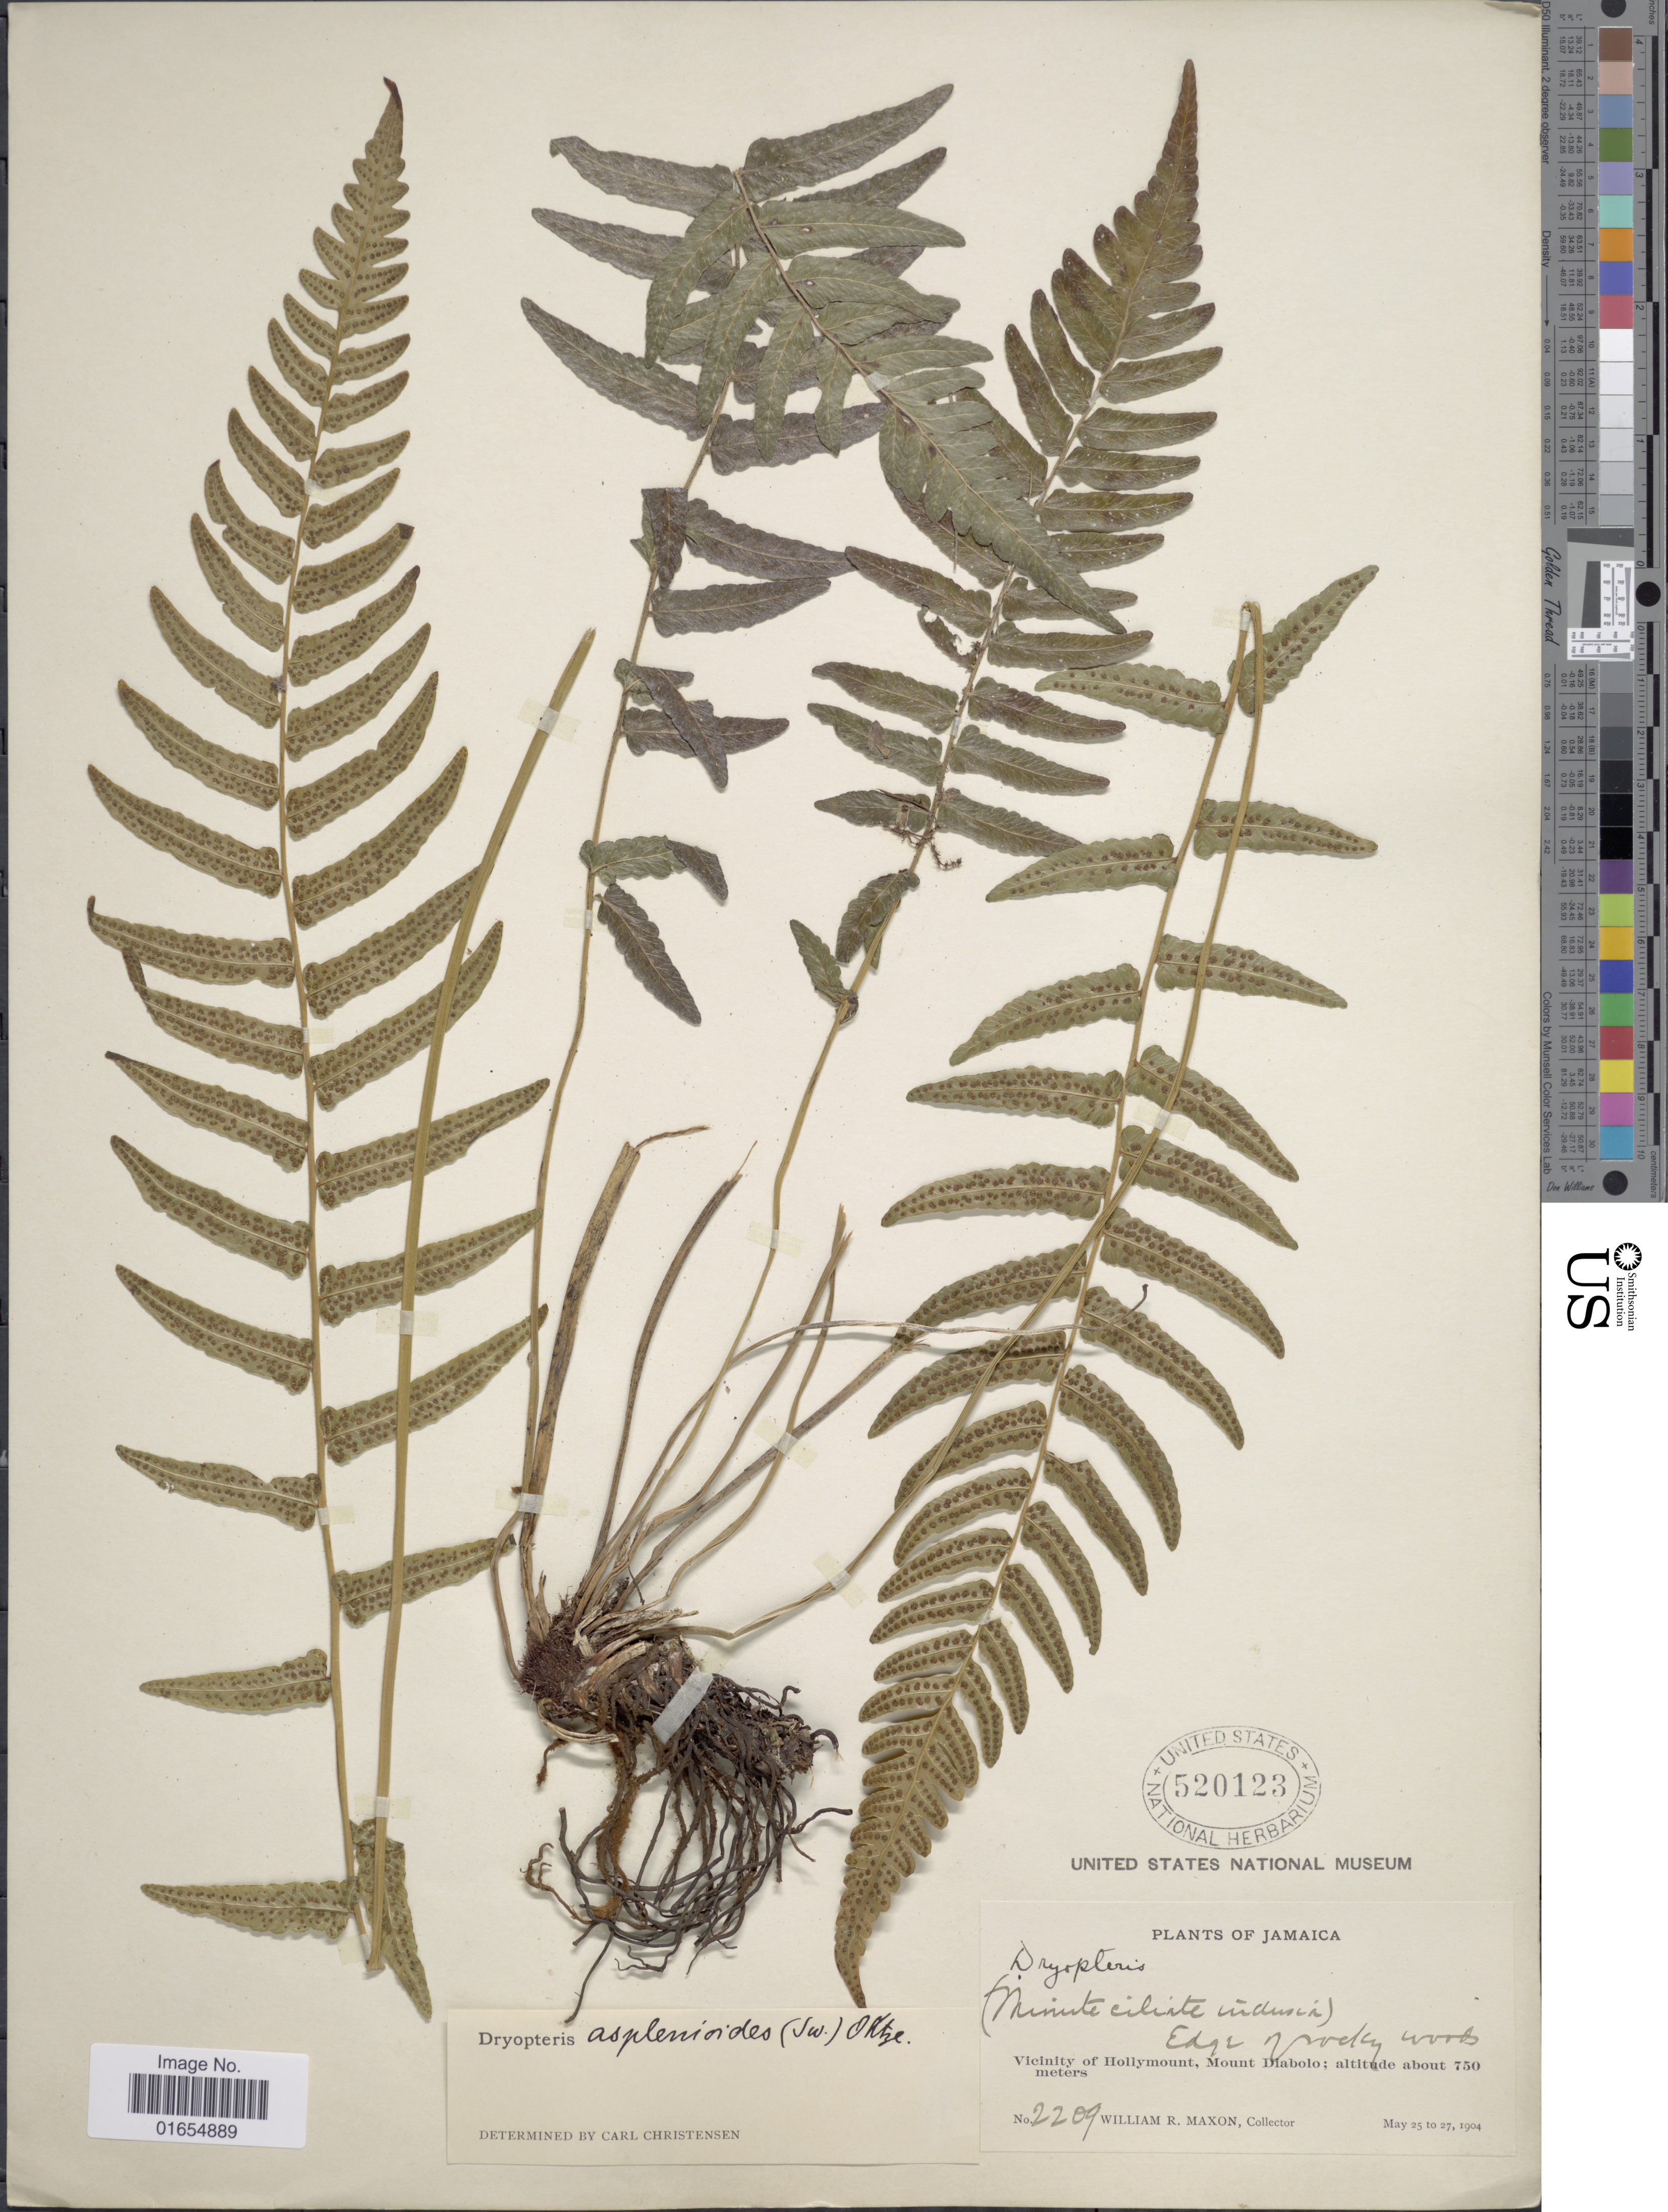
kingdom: Plantae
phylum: Tracheophyta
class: Polypodiopsida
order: Polypodiales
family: Thelypteridaceae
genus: Goniopteris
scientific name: Goniopteris retroflexa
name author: (L.) Pic. Serm.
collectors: W. R. Maxon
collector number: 2209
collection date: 1904-05-25/1904-05-27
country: Jamaica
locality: Vicinity of Hollymount, Mount Diabolo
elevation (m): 750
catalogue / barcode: US 520123